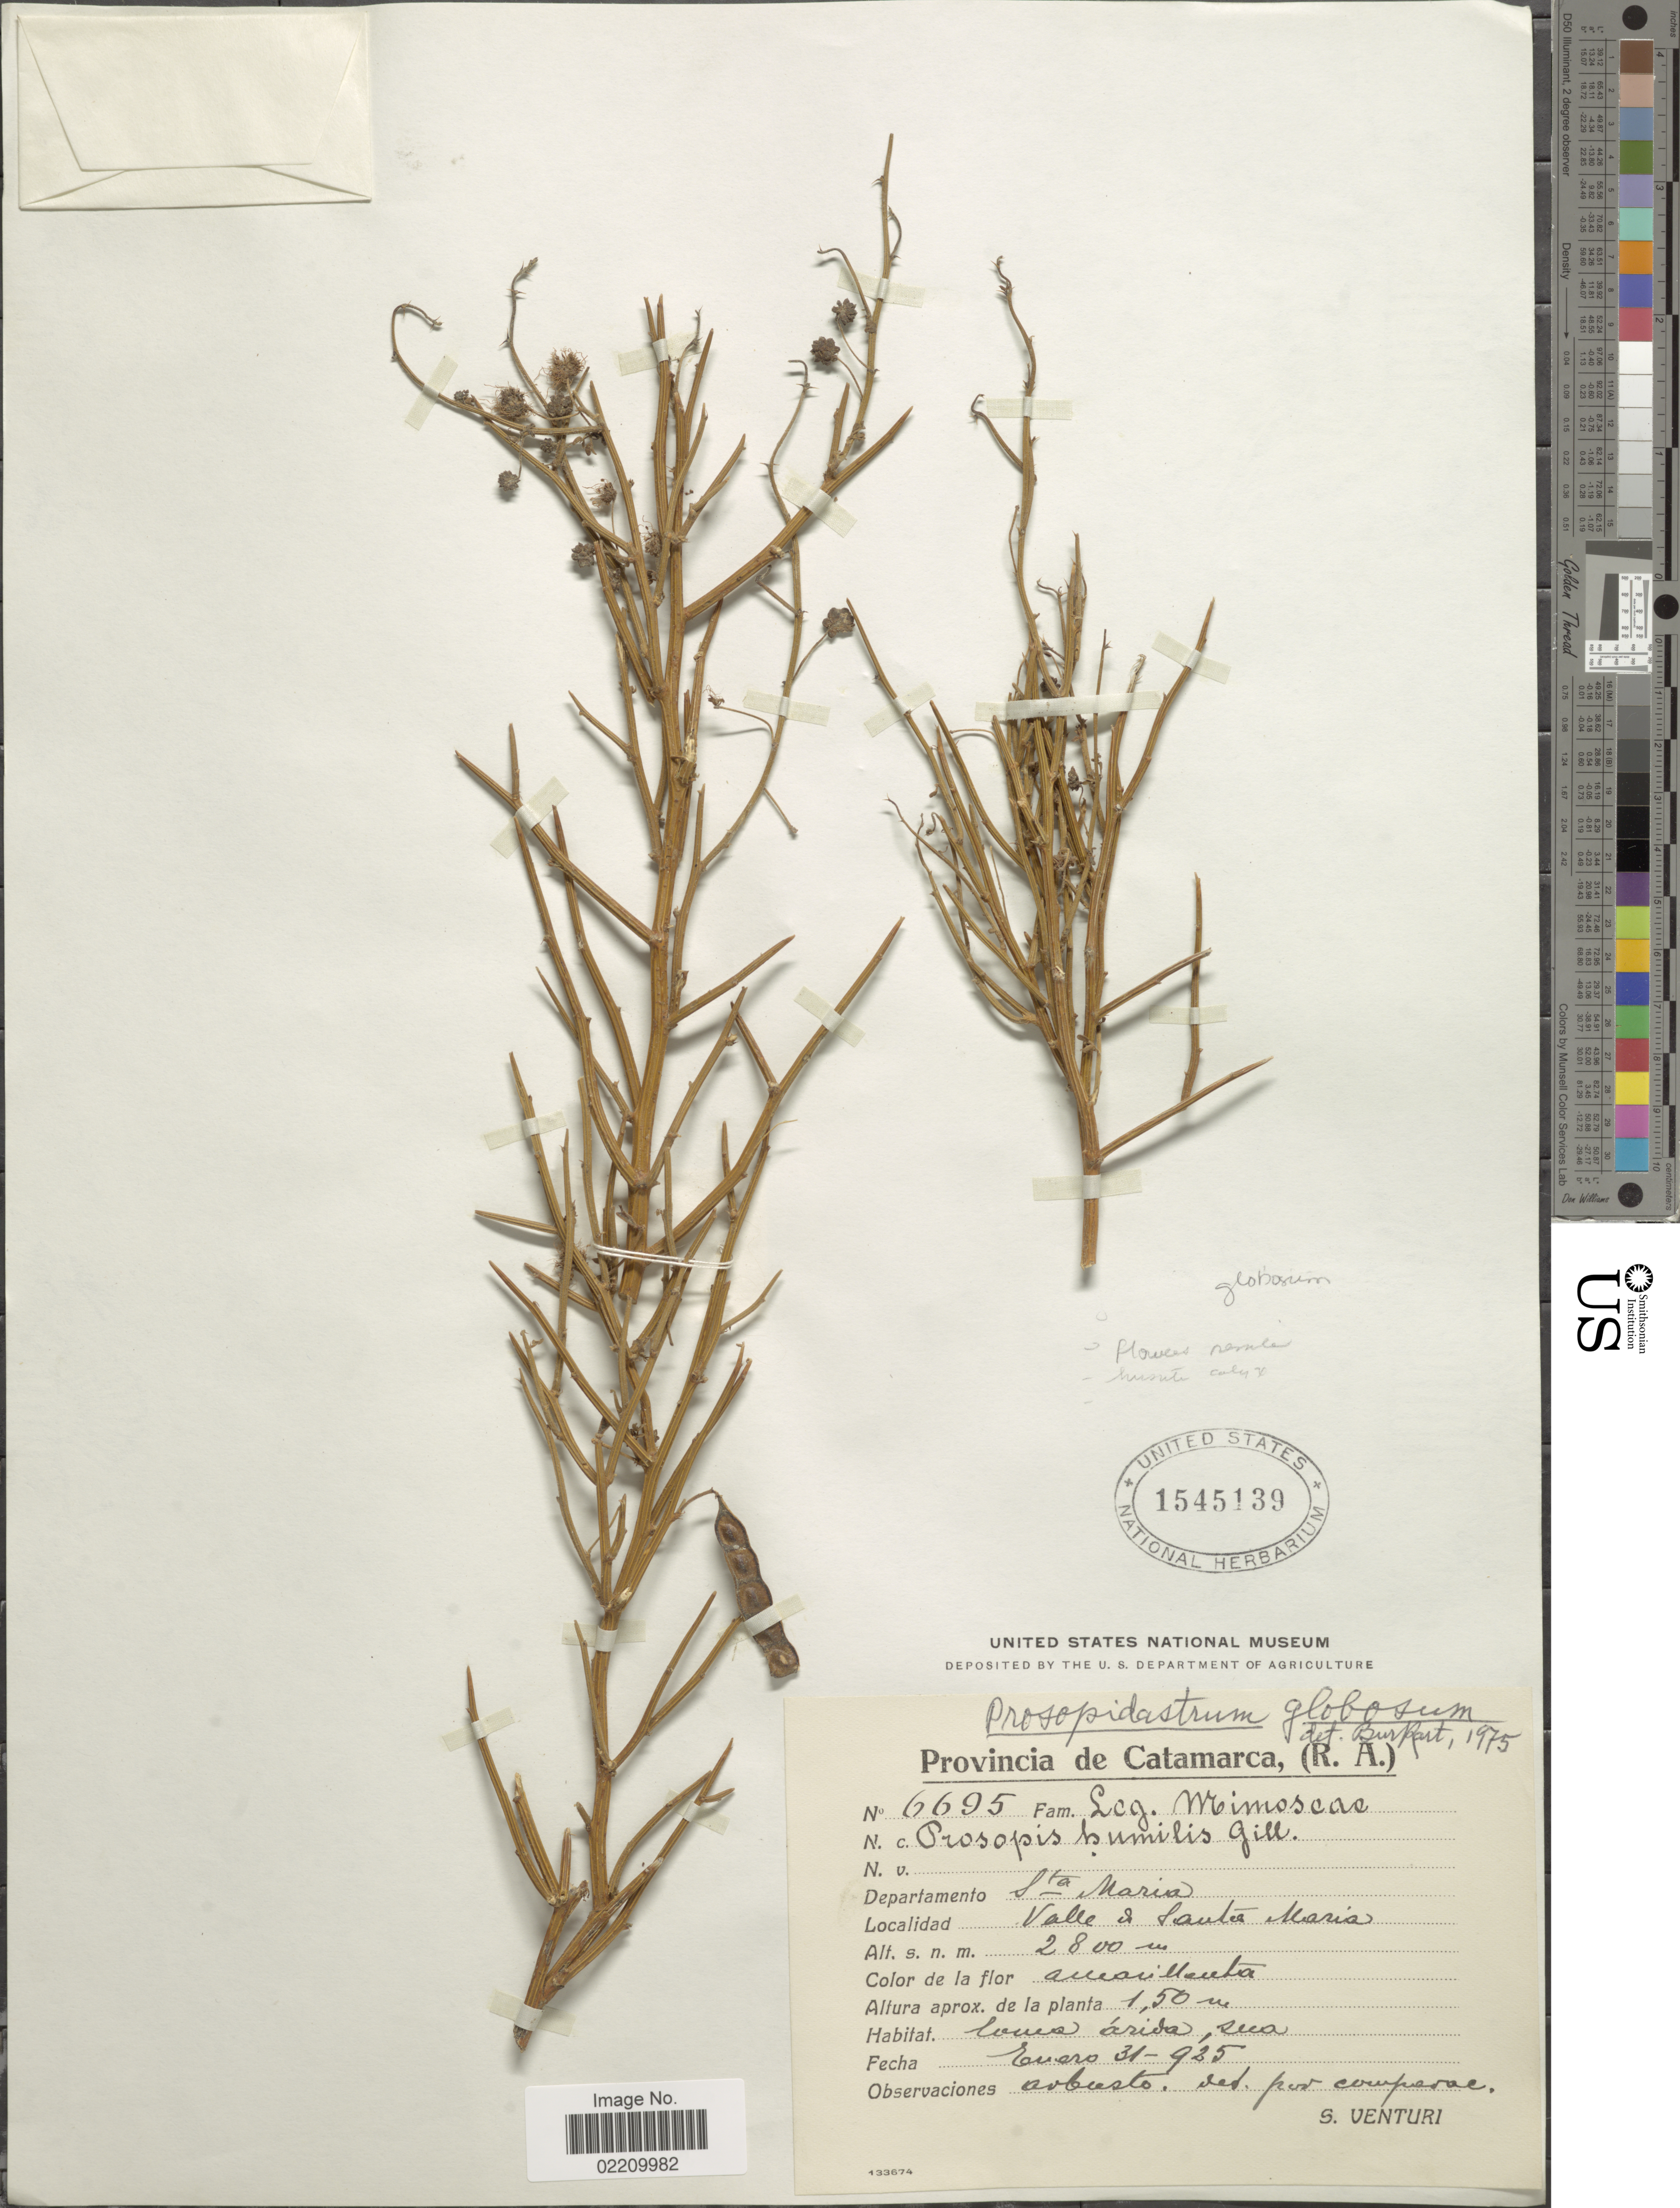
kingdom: Plantae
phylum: Tracheophyta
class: Magnoliopsida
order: Fabales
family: Fabaceae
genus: Prosopidastrum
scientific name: Prosopidastrum globosum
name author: (Gillies ex Hook. & Arn.) Burkart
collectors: S. Venturi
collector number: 6695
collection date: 1925-01-31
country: Argentina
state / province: Catamarca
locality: Departamento Sta Maria, Valle de Santa Maria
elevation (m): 2800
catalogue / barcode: US 1545139